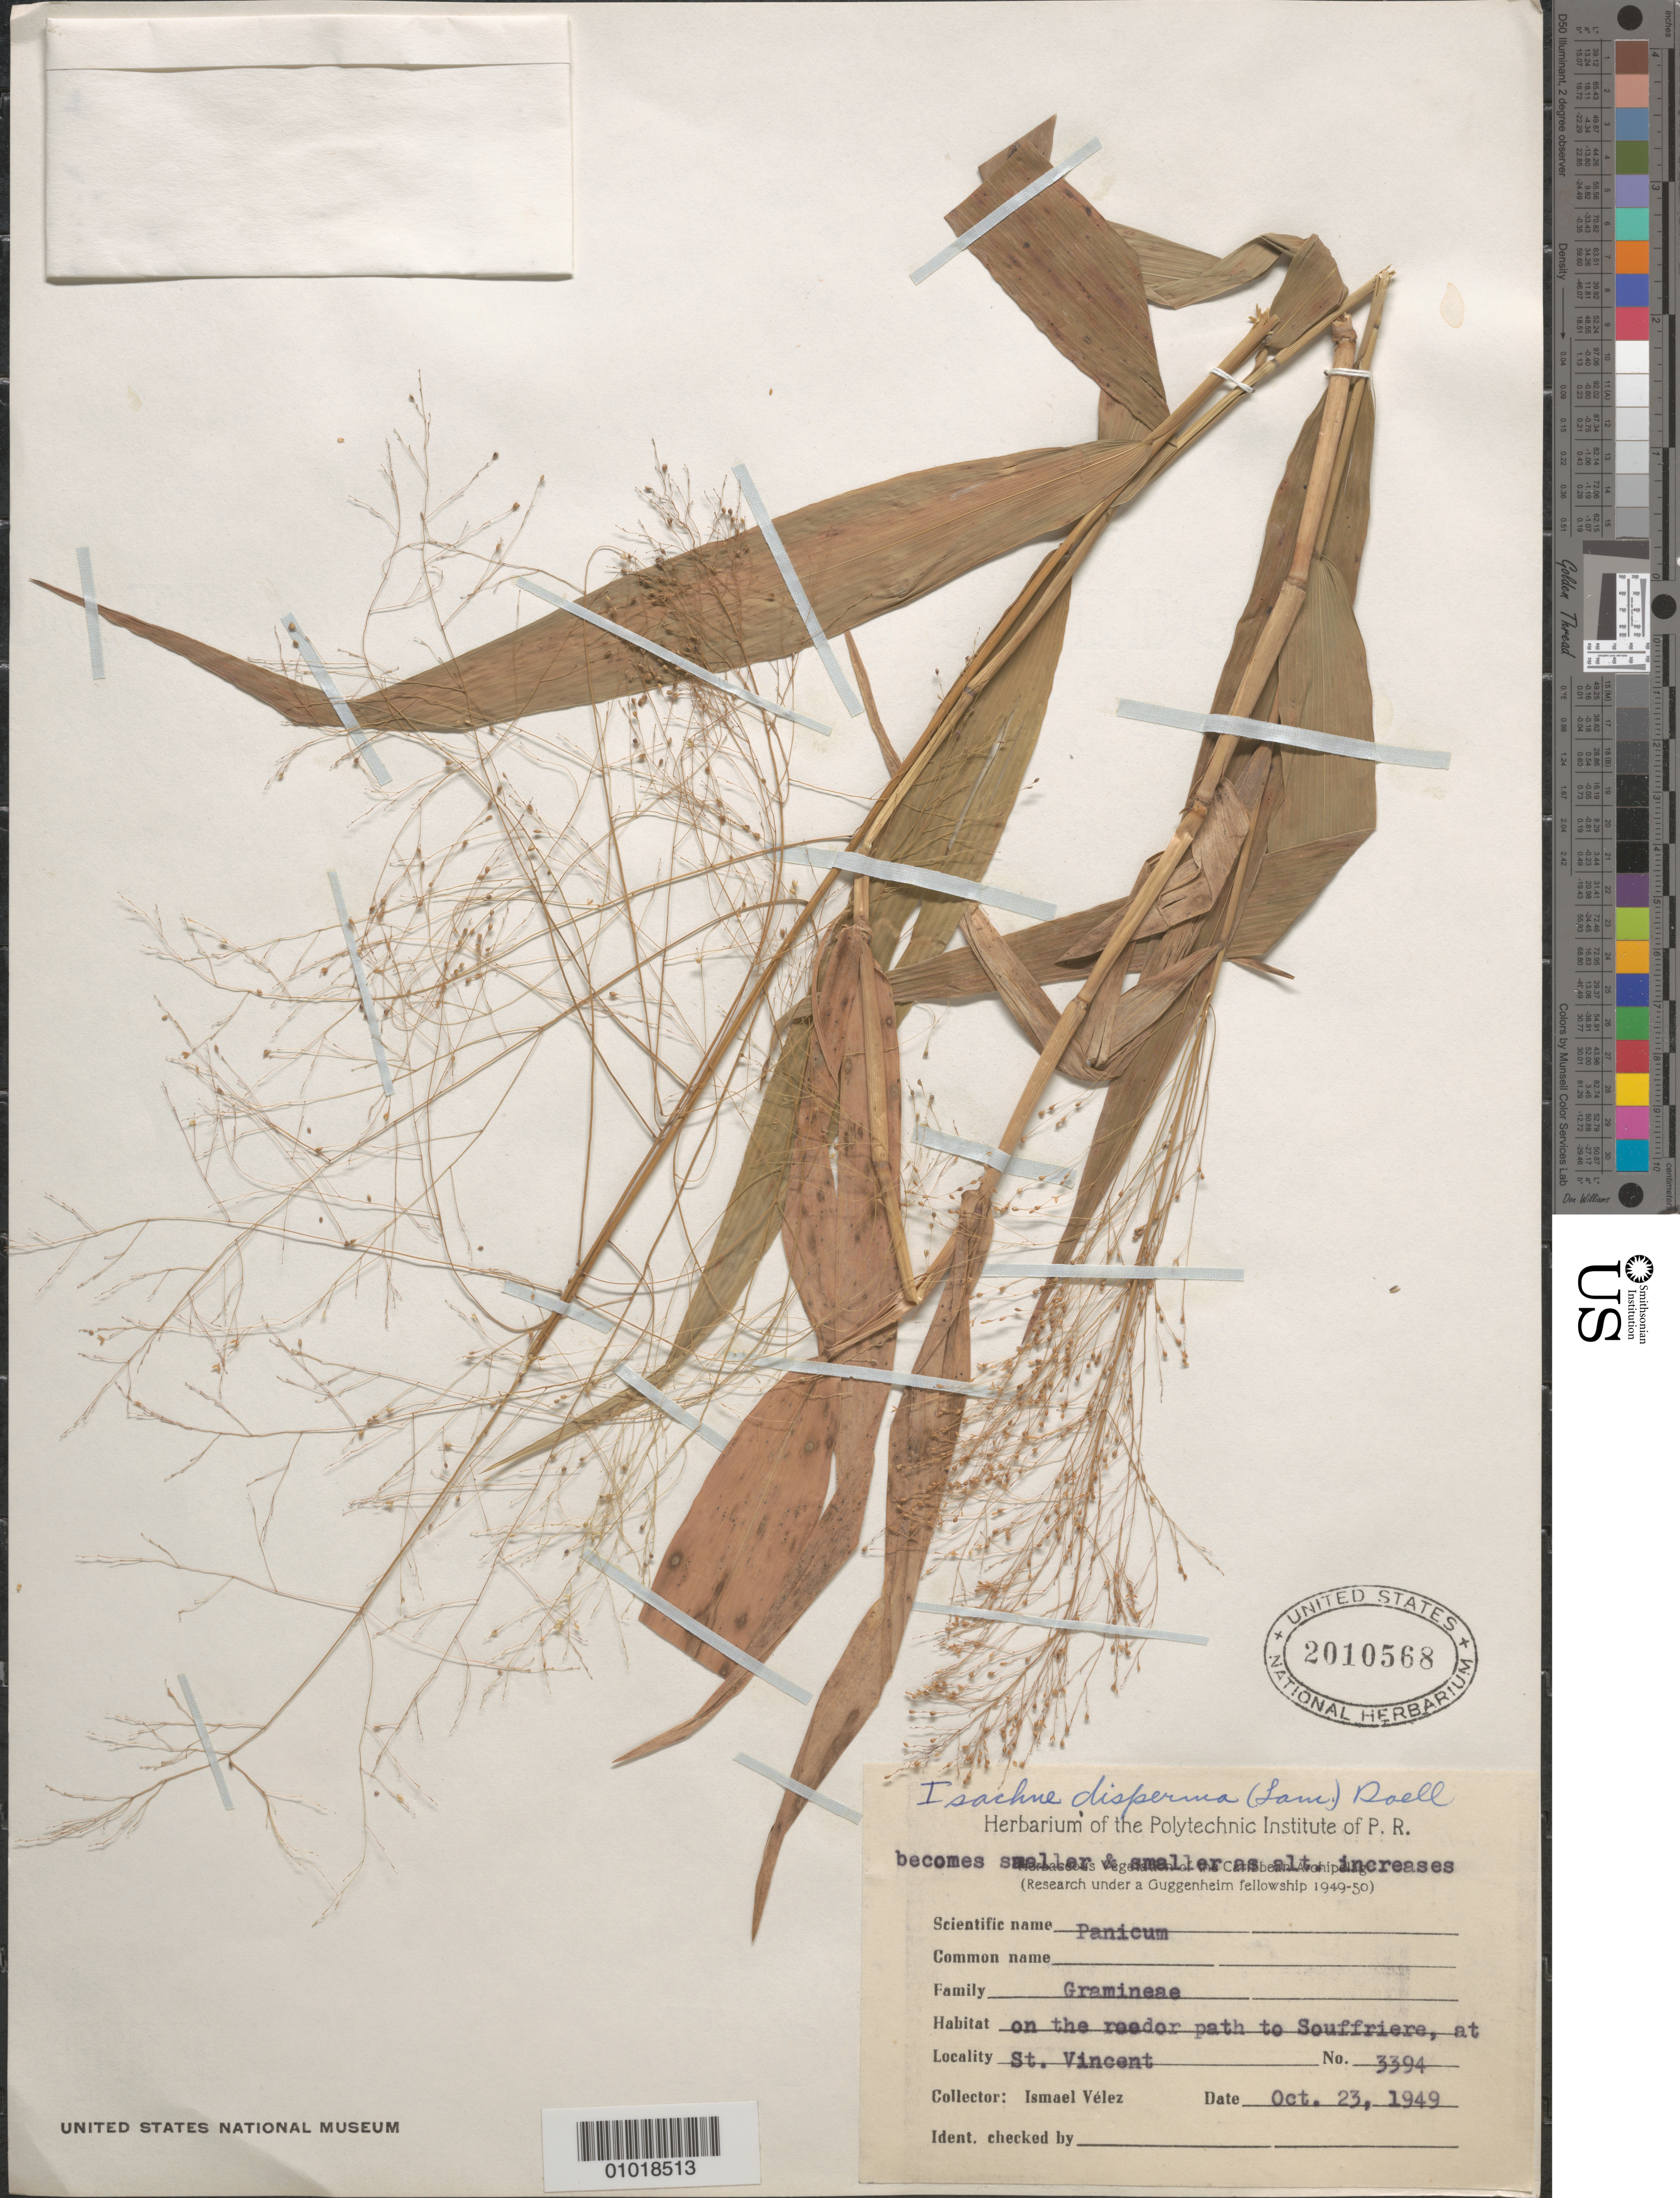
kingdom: Plantae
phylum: Tracheophyta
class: Liliopsida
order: Poales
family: Poaceae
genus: Isachne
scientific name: Isachne disperma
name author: (Lam.) Döll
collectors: I. Velez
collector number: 3394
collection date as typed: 23 Oct 1949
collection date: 1949-10-23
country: St. Vincent - Grenadines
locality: On the road to Soufriere, at St. Vincent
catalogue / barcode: US 2010568